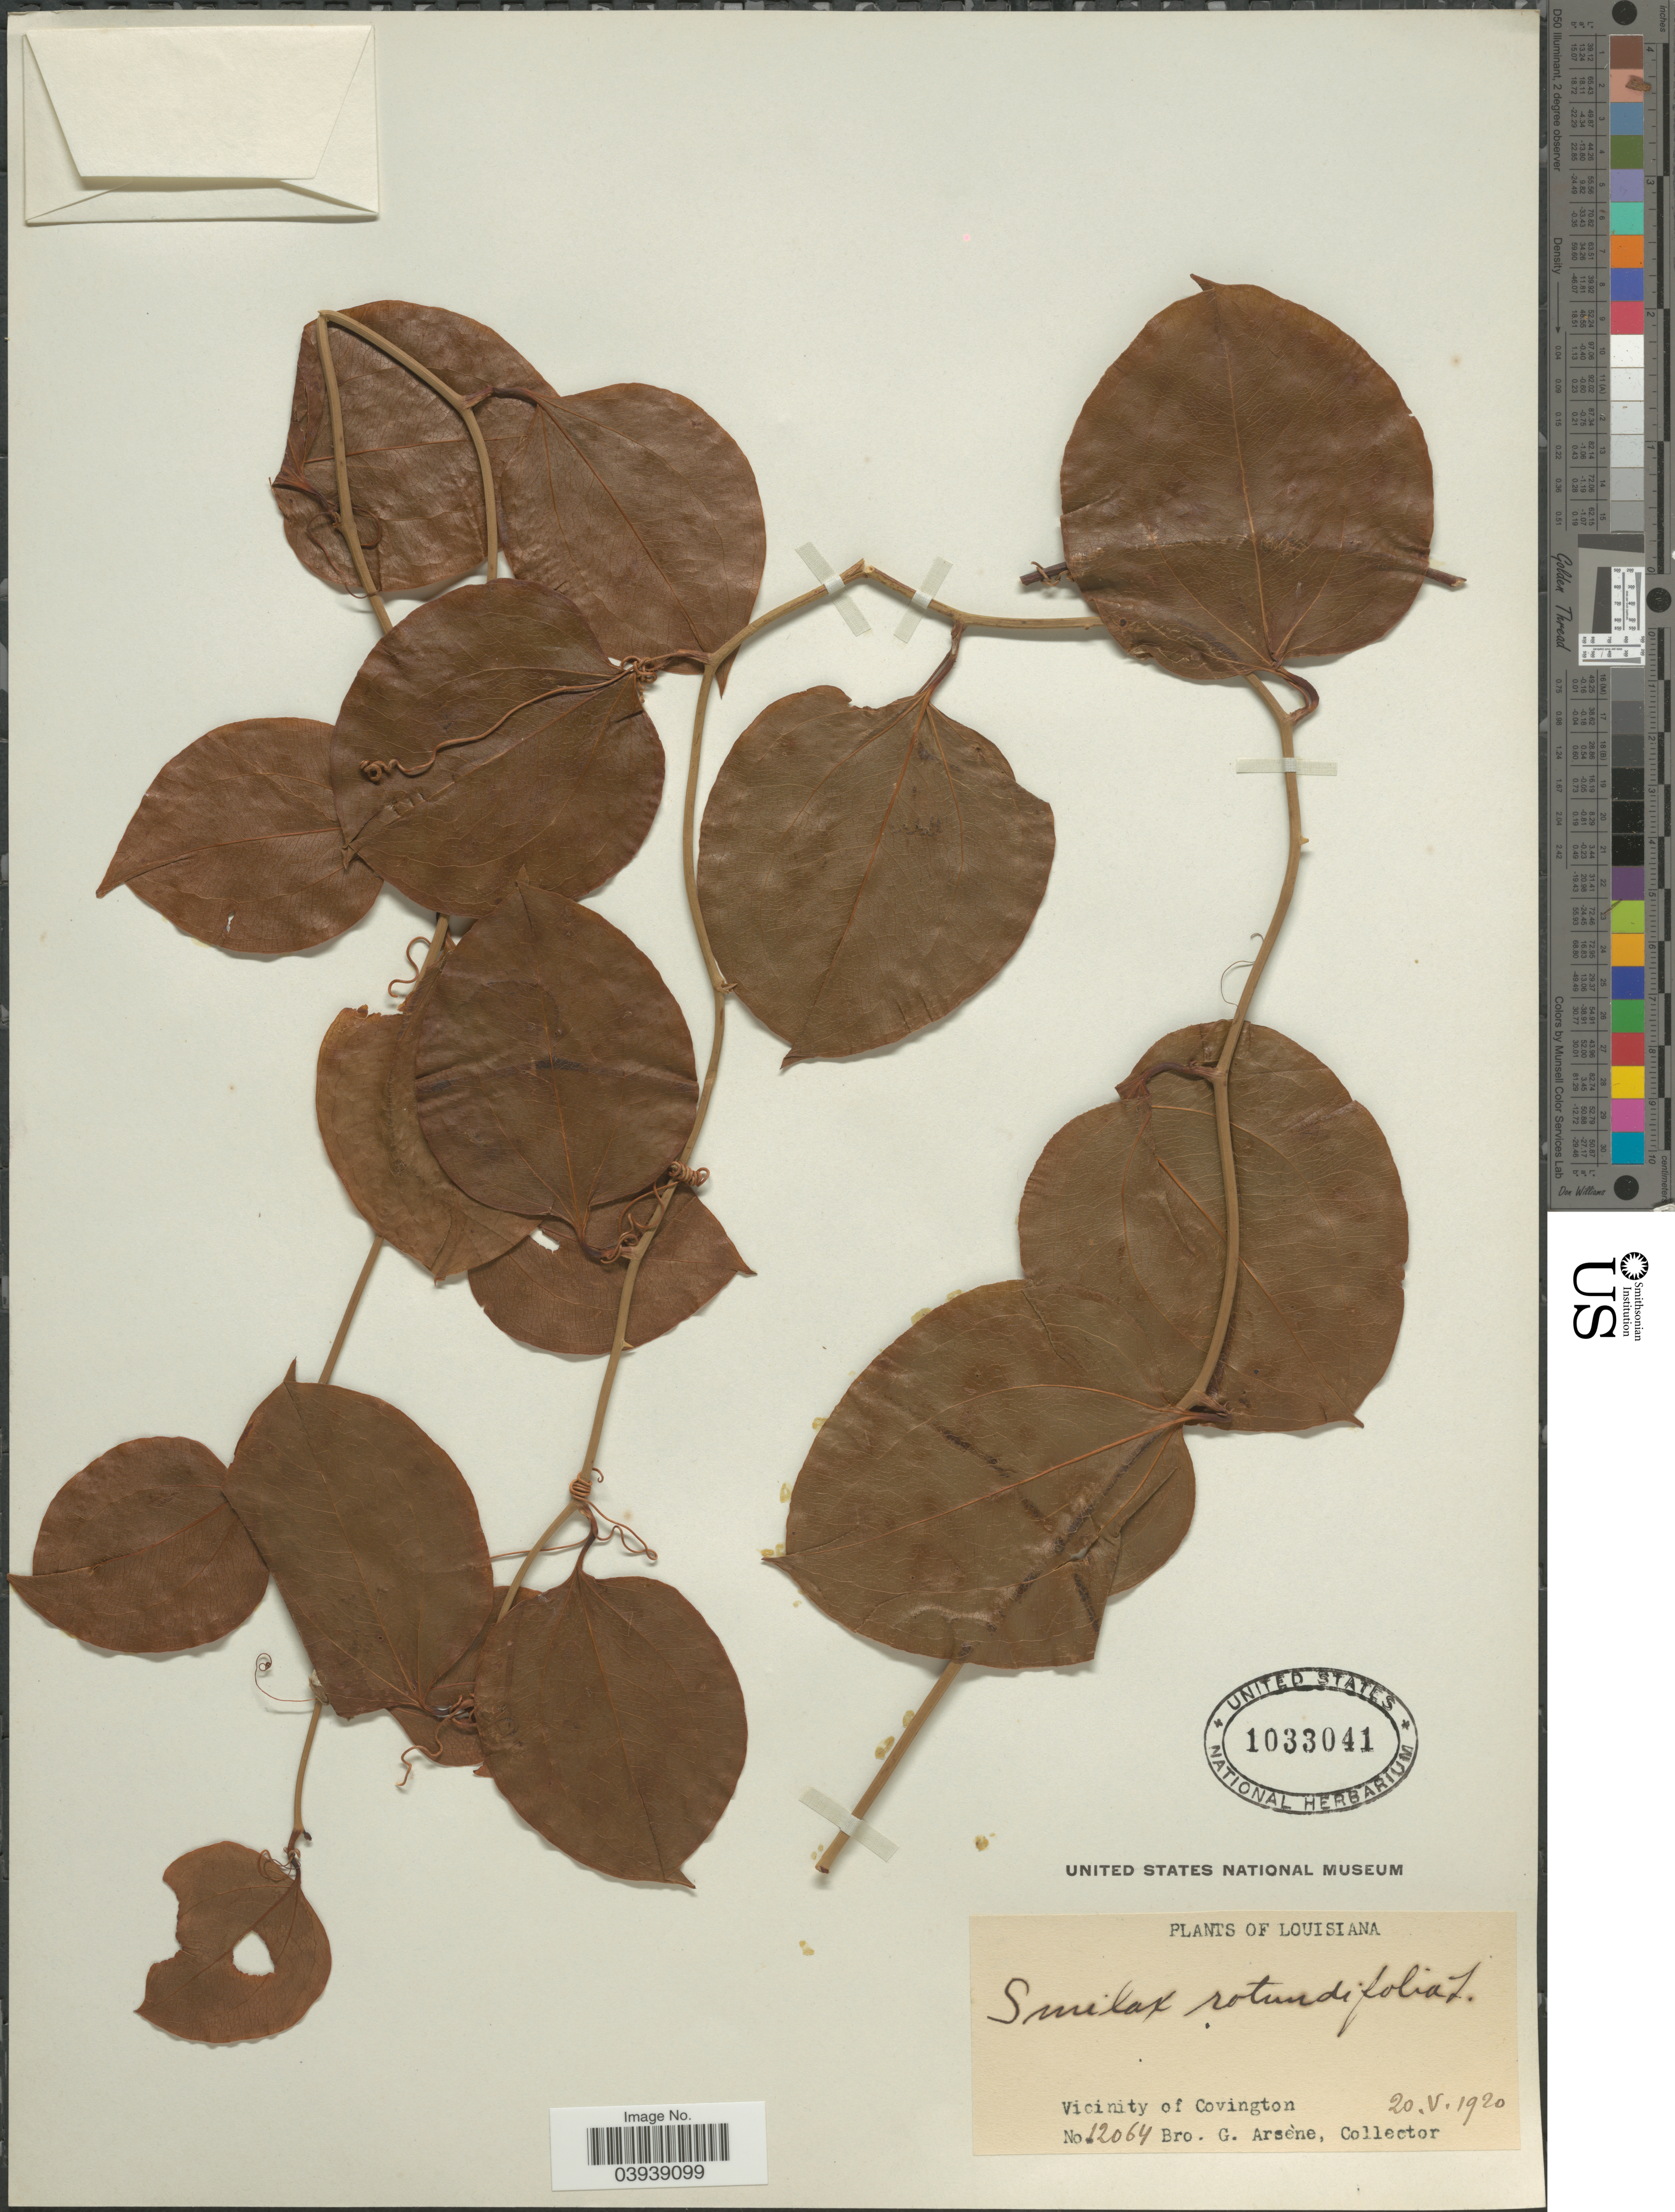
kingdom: Plantae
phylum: Tracheophyta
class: Liliopsida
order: Liliales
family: Smilacaceae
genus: Smilax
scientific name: Smilax rotundifolia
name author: L.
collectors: Bro. G. Arsène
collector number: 12064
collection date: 1920-05-20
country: United States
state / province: Louisiana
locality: Vicinity of Covington.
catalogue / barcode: US 1033041